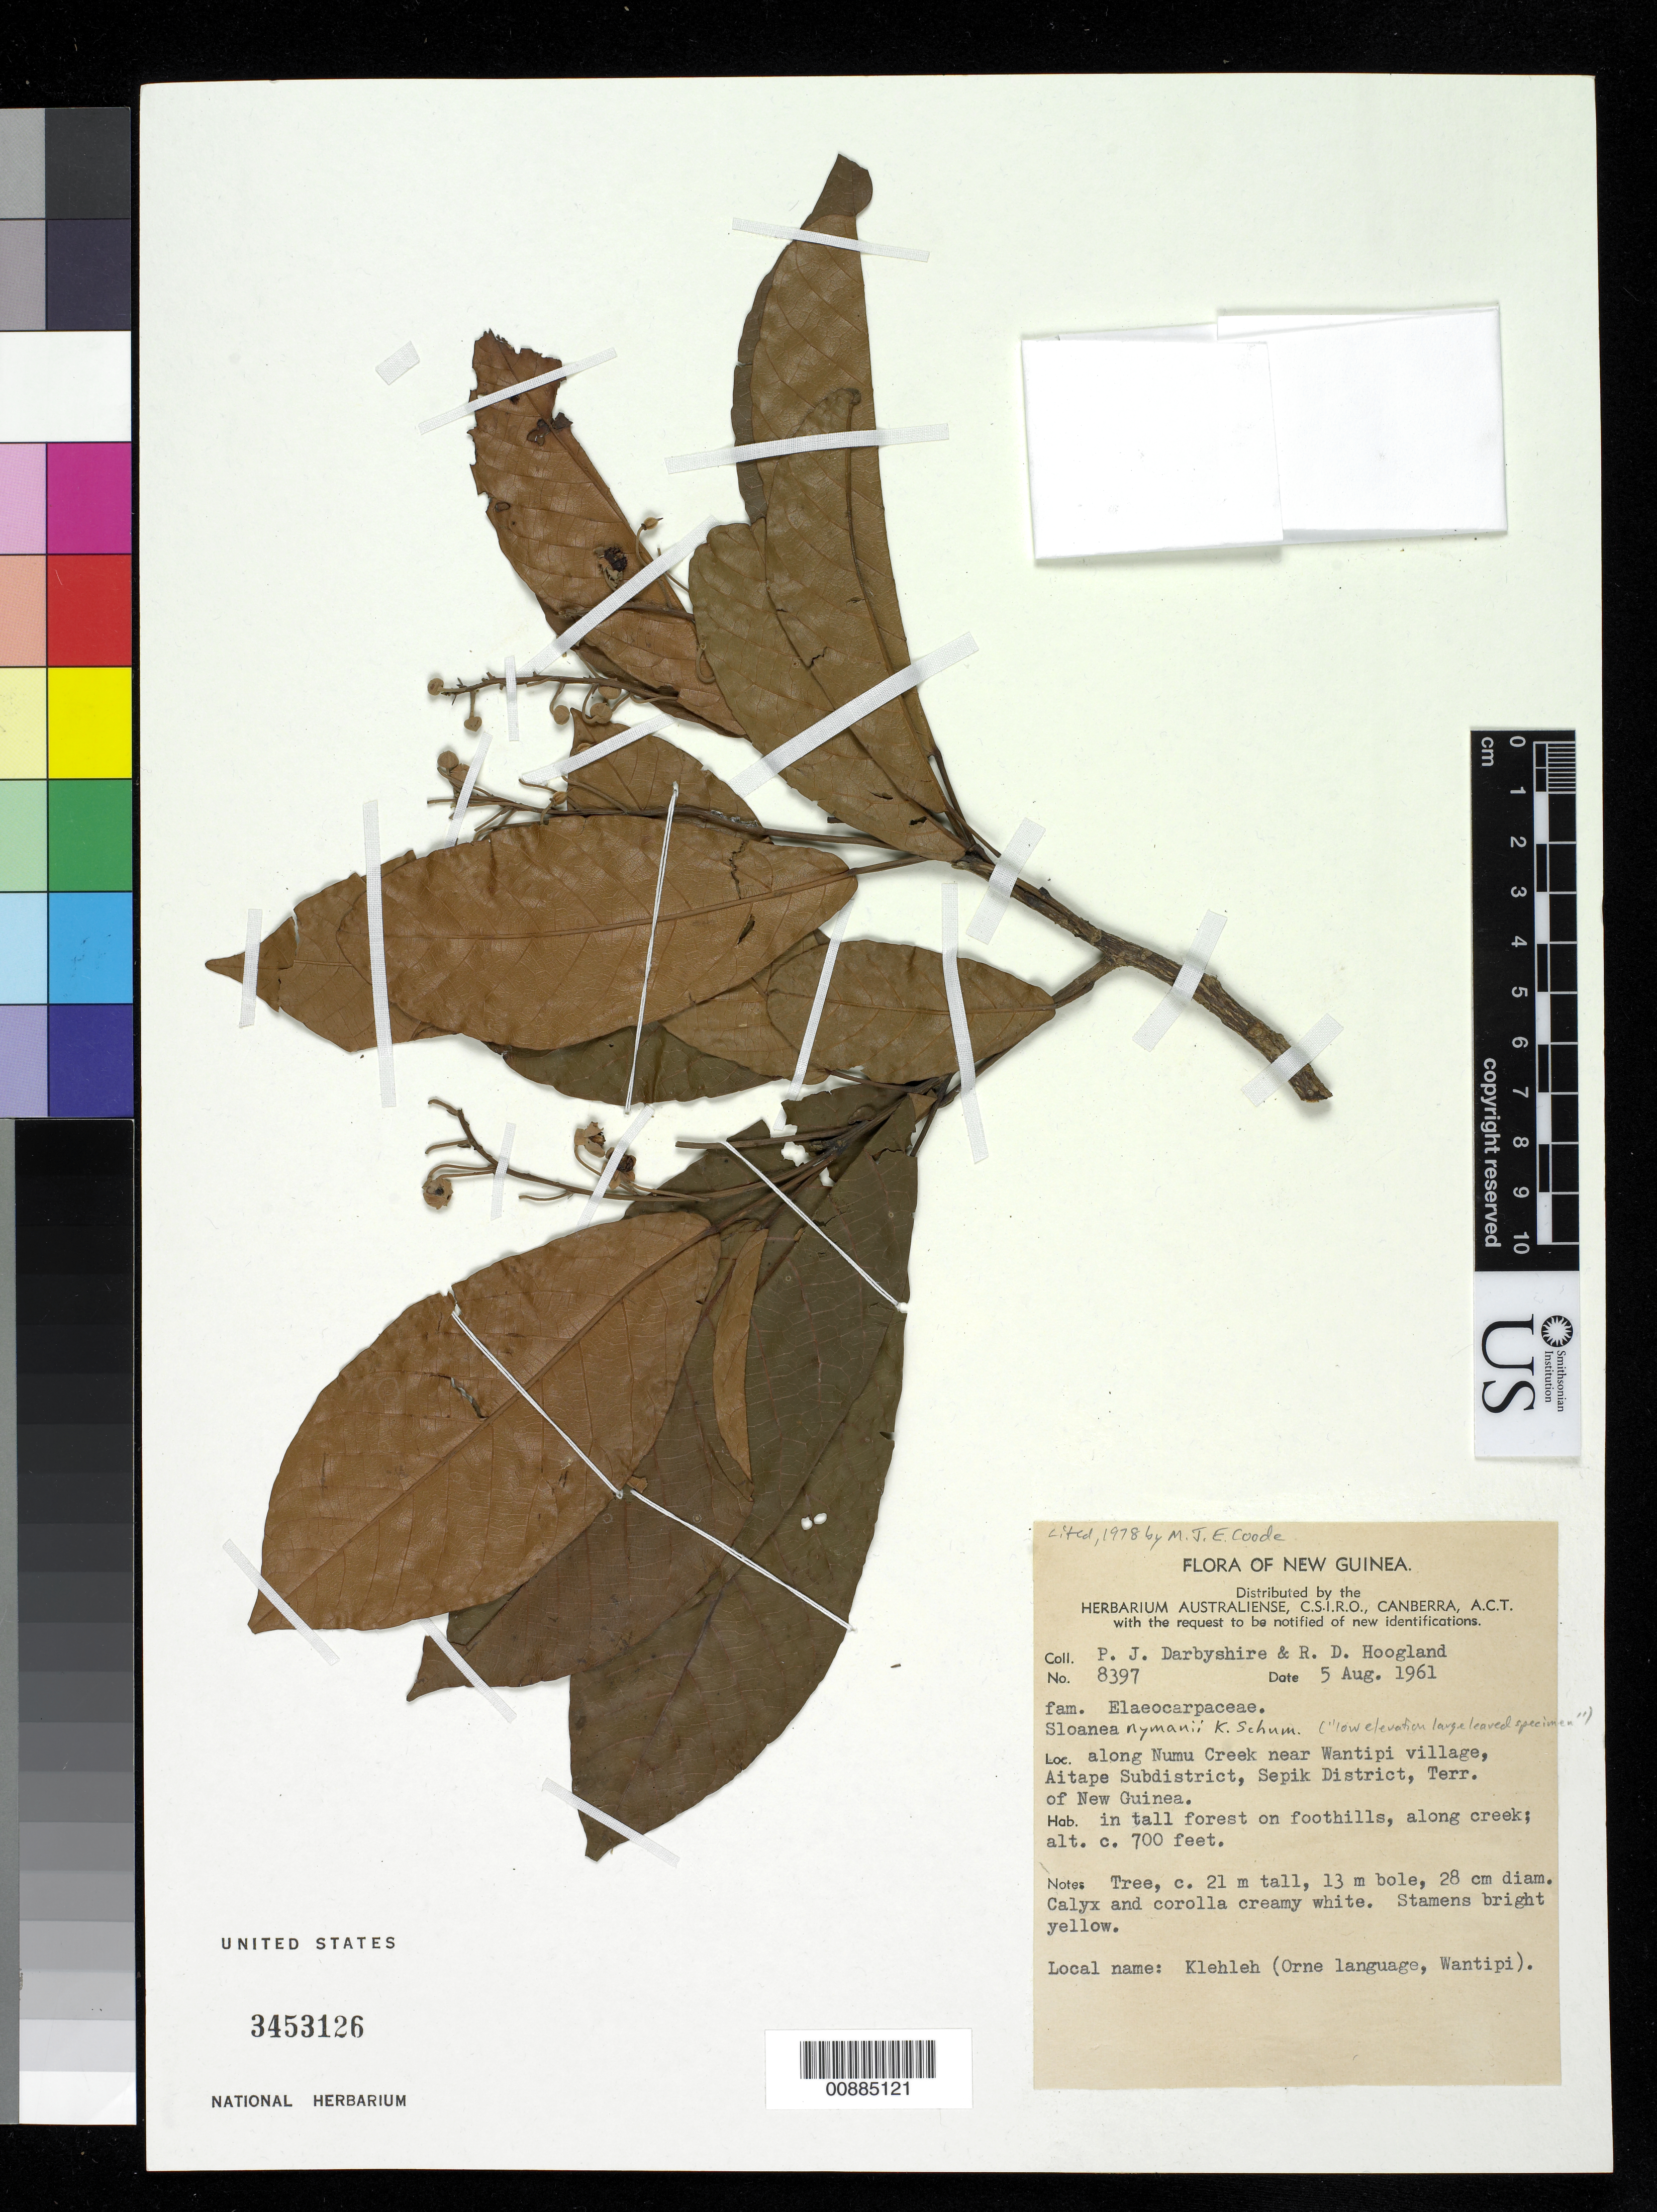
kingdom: Plantae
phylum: Tracheophyta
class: Magnoliopsida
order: Oxalidales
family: Elaeocarpaceae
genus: Sloanea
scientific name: Sloanea nymanii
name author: K. Schum.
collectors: P. Darbyshire & R. D. Hoogland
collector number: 8397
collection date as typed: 05 Aug 1961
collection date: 1961-08-05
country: Papua New Guinea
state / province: Sandaun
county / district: Aitape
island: New Guinea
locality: Sepik District, Aitape Subdistrict, along Numu Creek near Wantipi village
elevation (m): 213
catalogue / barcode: US 3453126